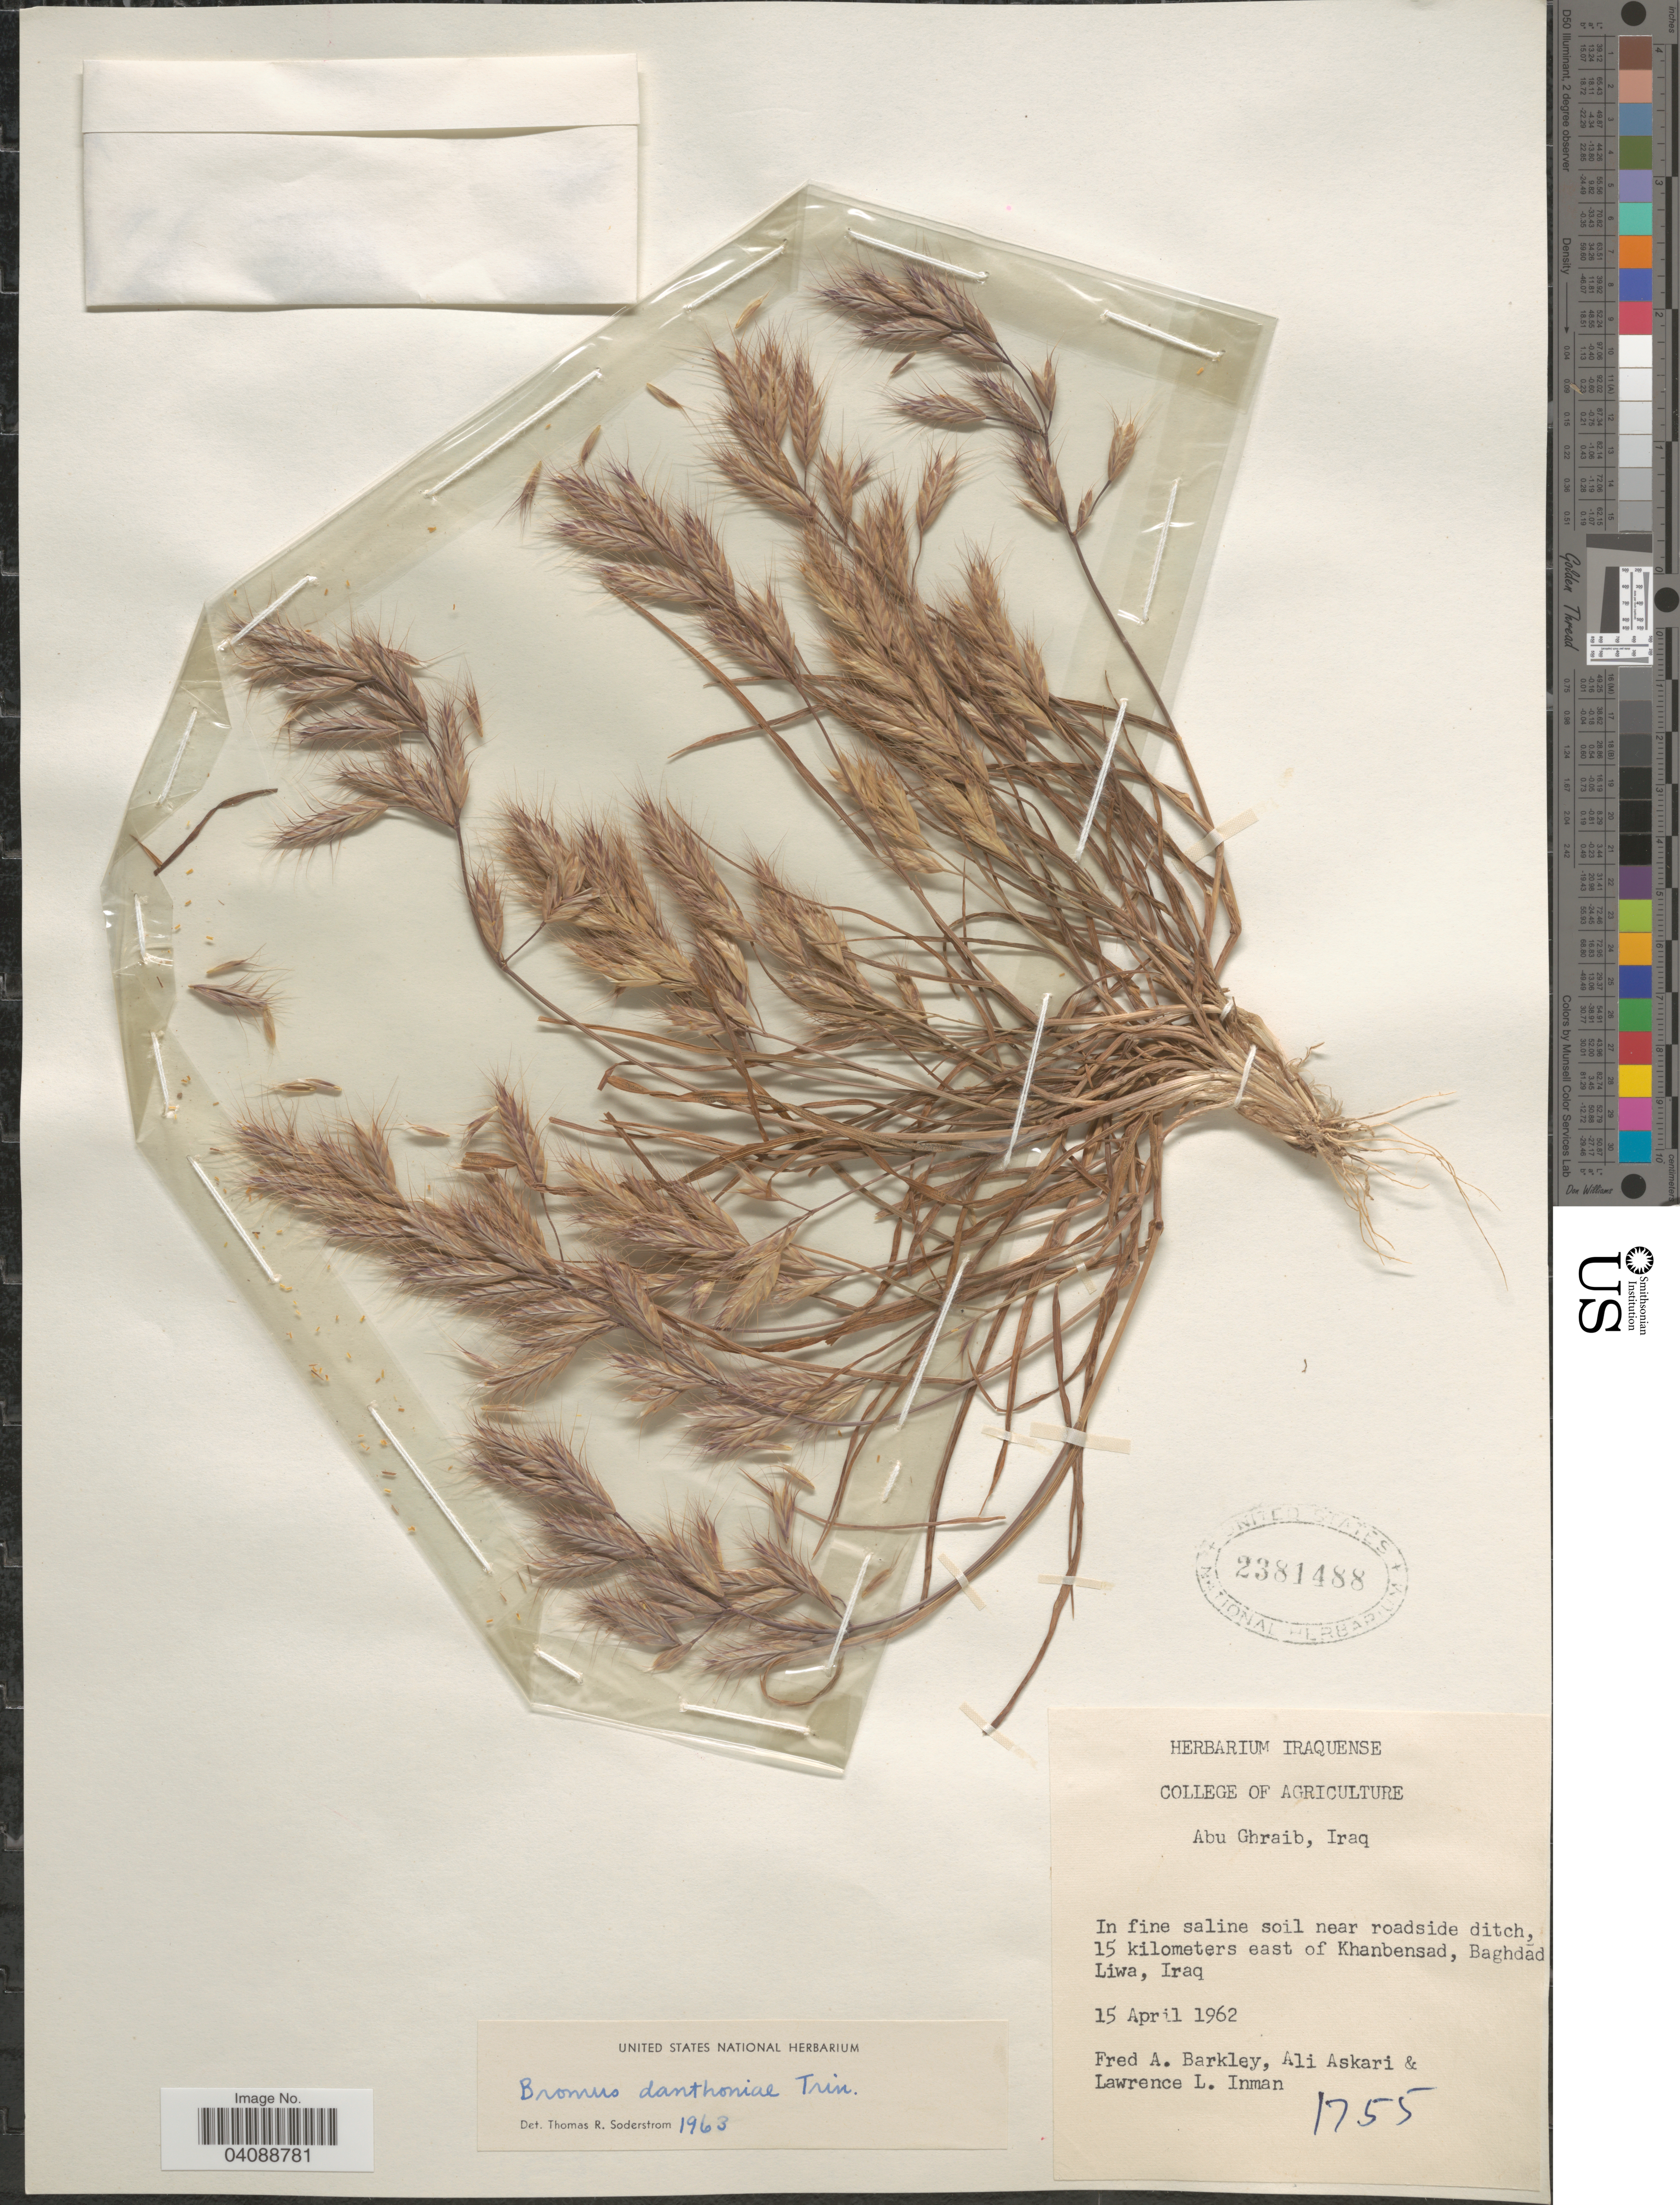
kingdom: Plantae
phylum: Tracheophyta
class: Liliopsida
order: Poales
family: Poaceae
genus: Bromus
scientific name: Bromus danthoniae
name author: Trin. ex C.A. Mey.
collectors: F. A. Barkley, Askari, A. & L. Inman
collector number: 1755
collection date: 1962-04-15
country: Iraq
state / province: Baghdad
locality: Abu Ghraib. In fine saline soil near roadside ditch, 15 kilometers east of Khanbensad, Baghdad Liwa.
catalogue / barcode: US 2381488